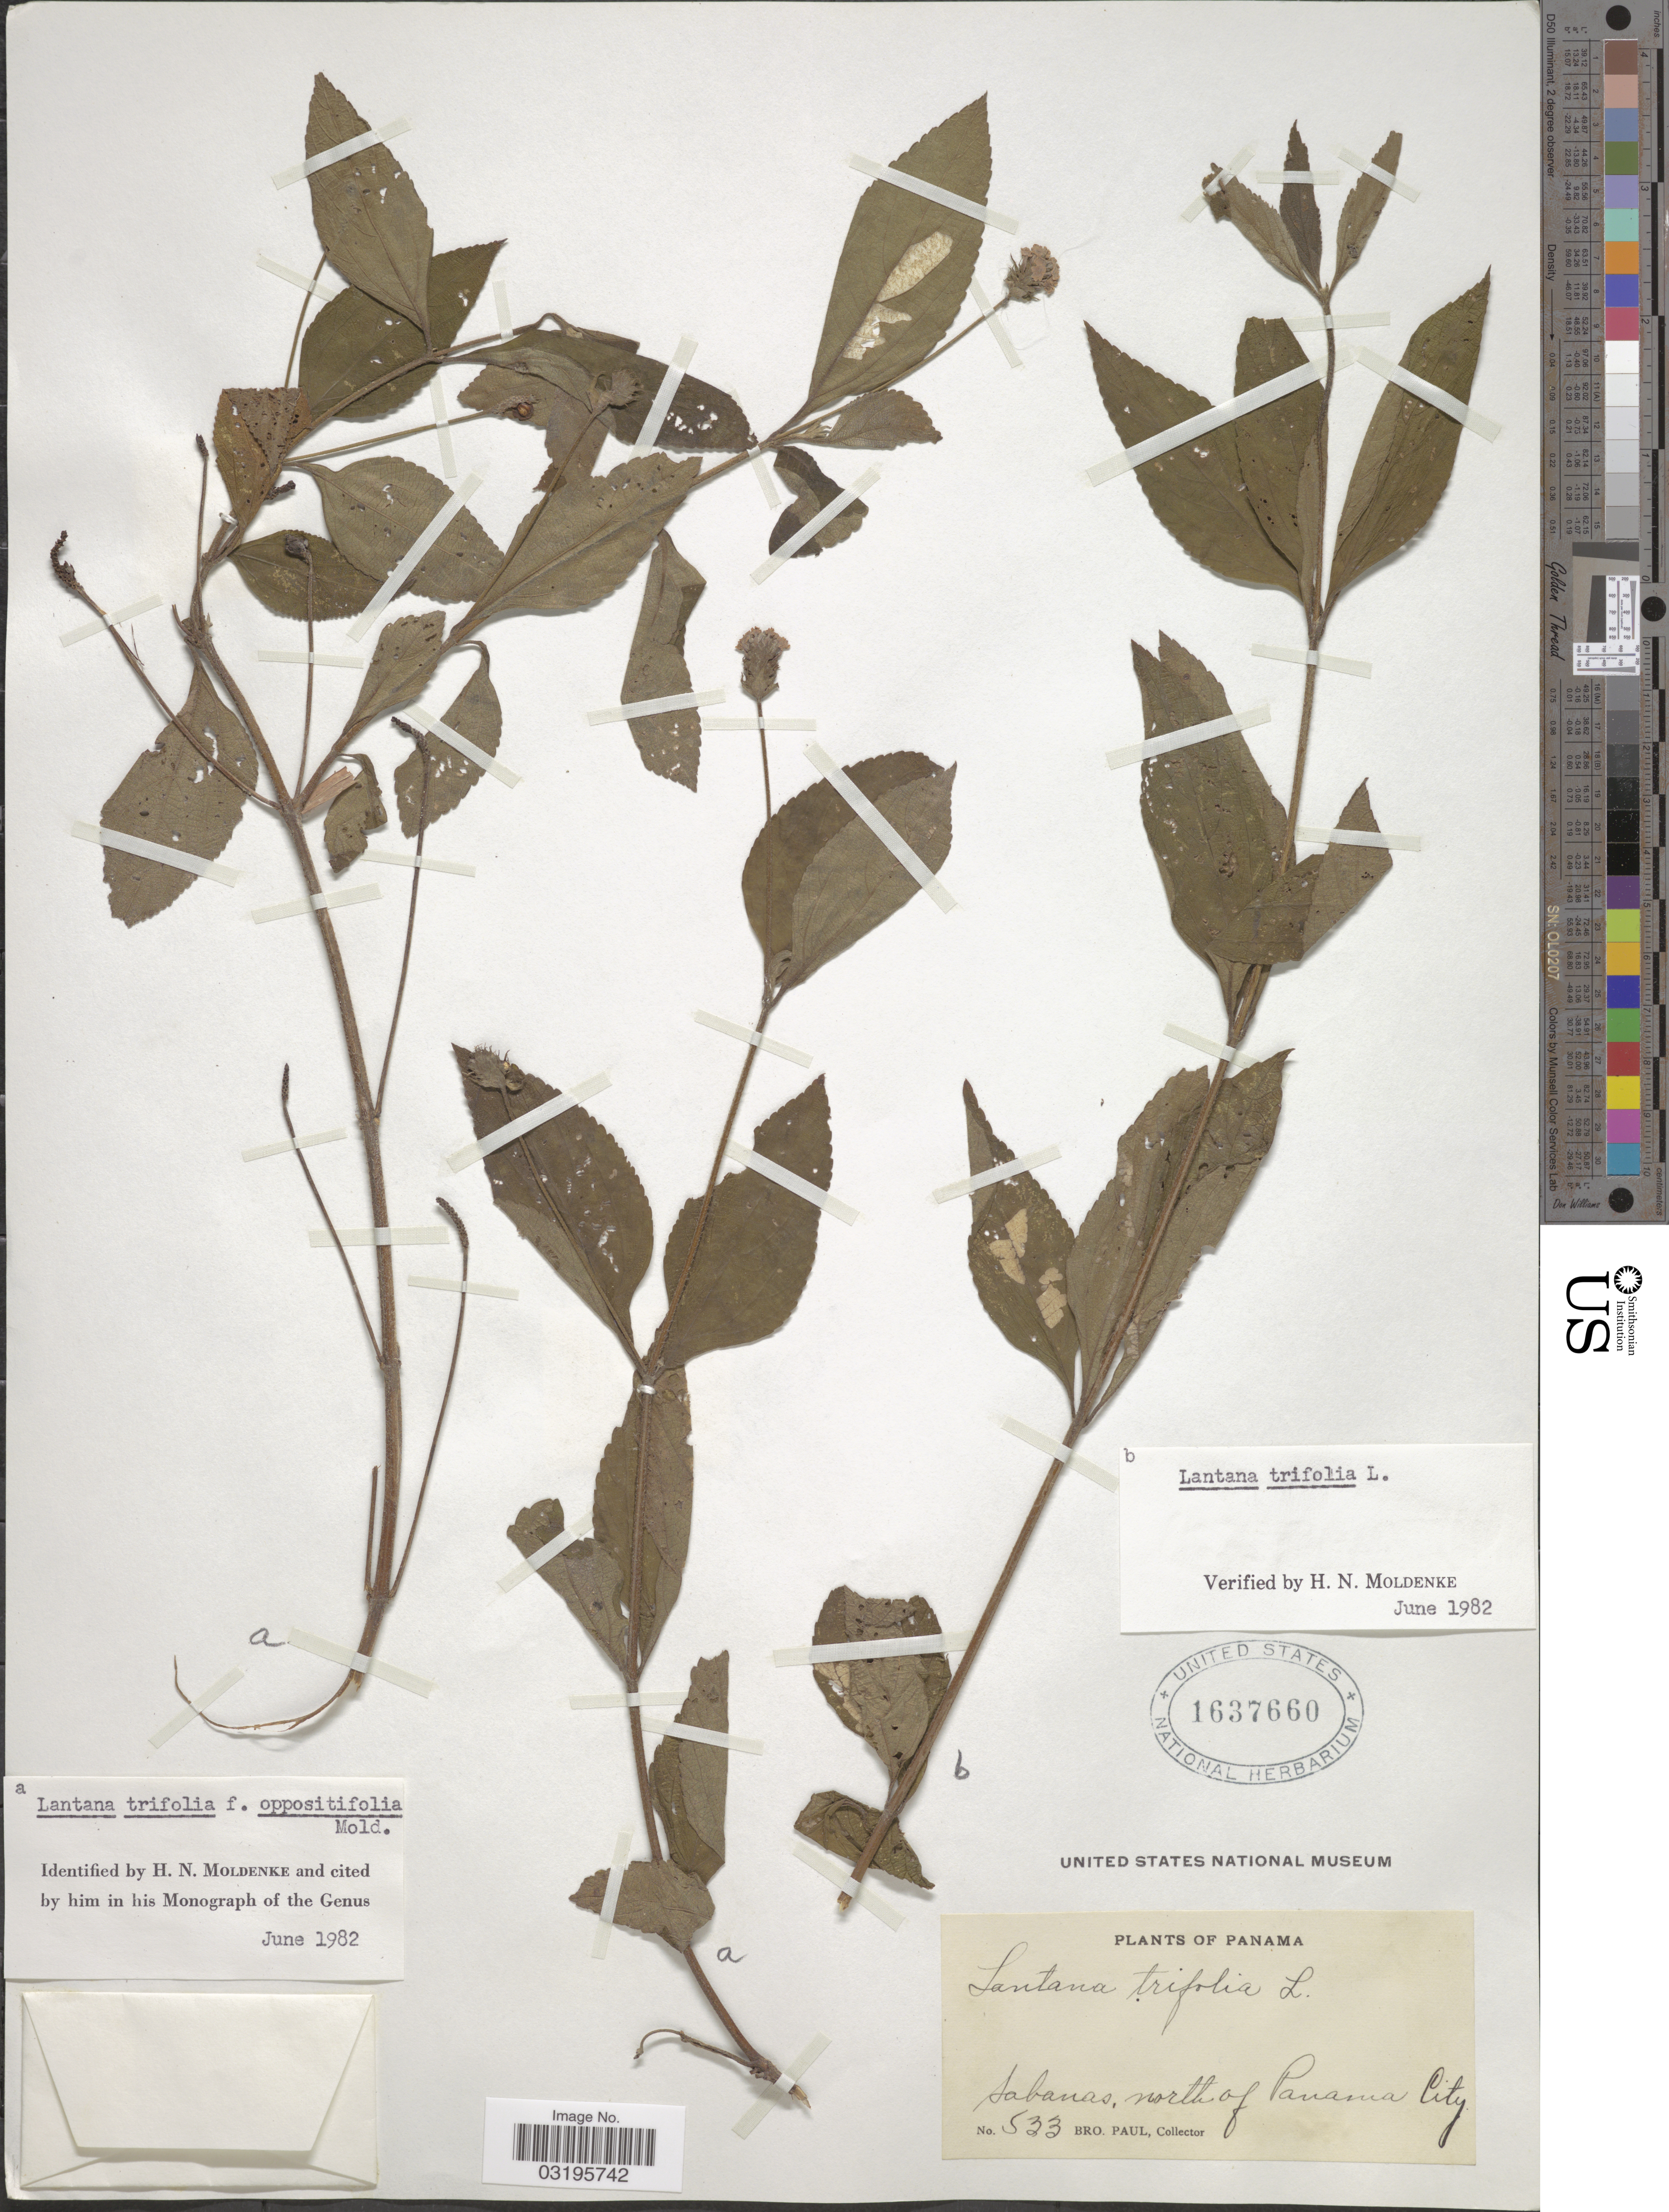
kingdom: Plantae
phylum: Tracheophyta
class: Magnoliopsida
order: Lamiales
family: Verbenaceae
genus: Lantana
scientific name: Lantana trifolia f. oppositifolia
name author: Moldenke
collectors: B. Paul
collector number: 533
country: Panama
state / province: Panamá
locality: Sabanas, north of Panama City.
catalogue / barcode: US 1637660